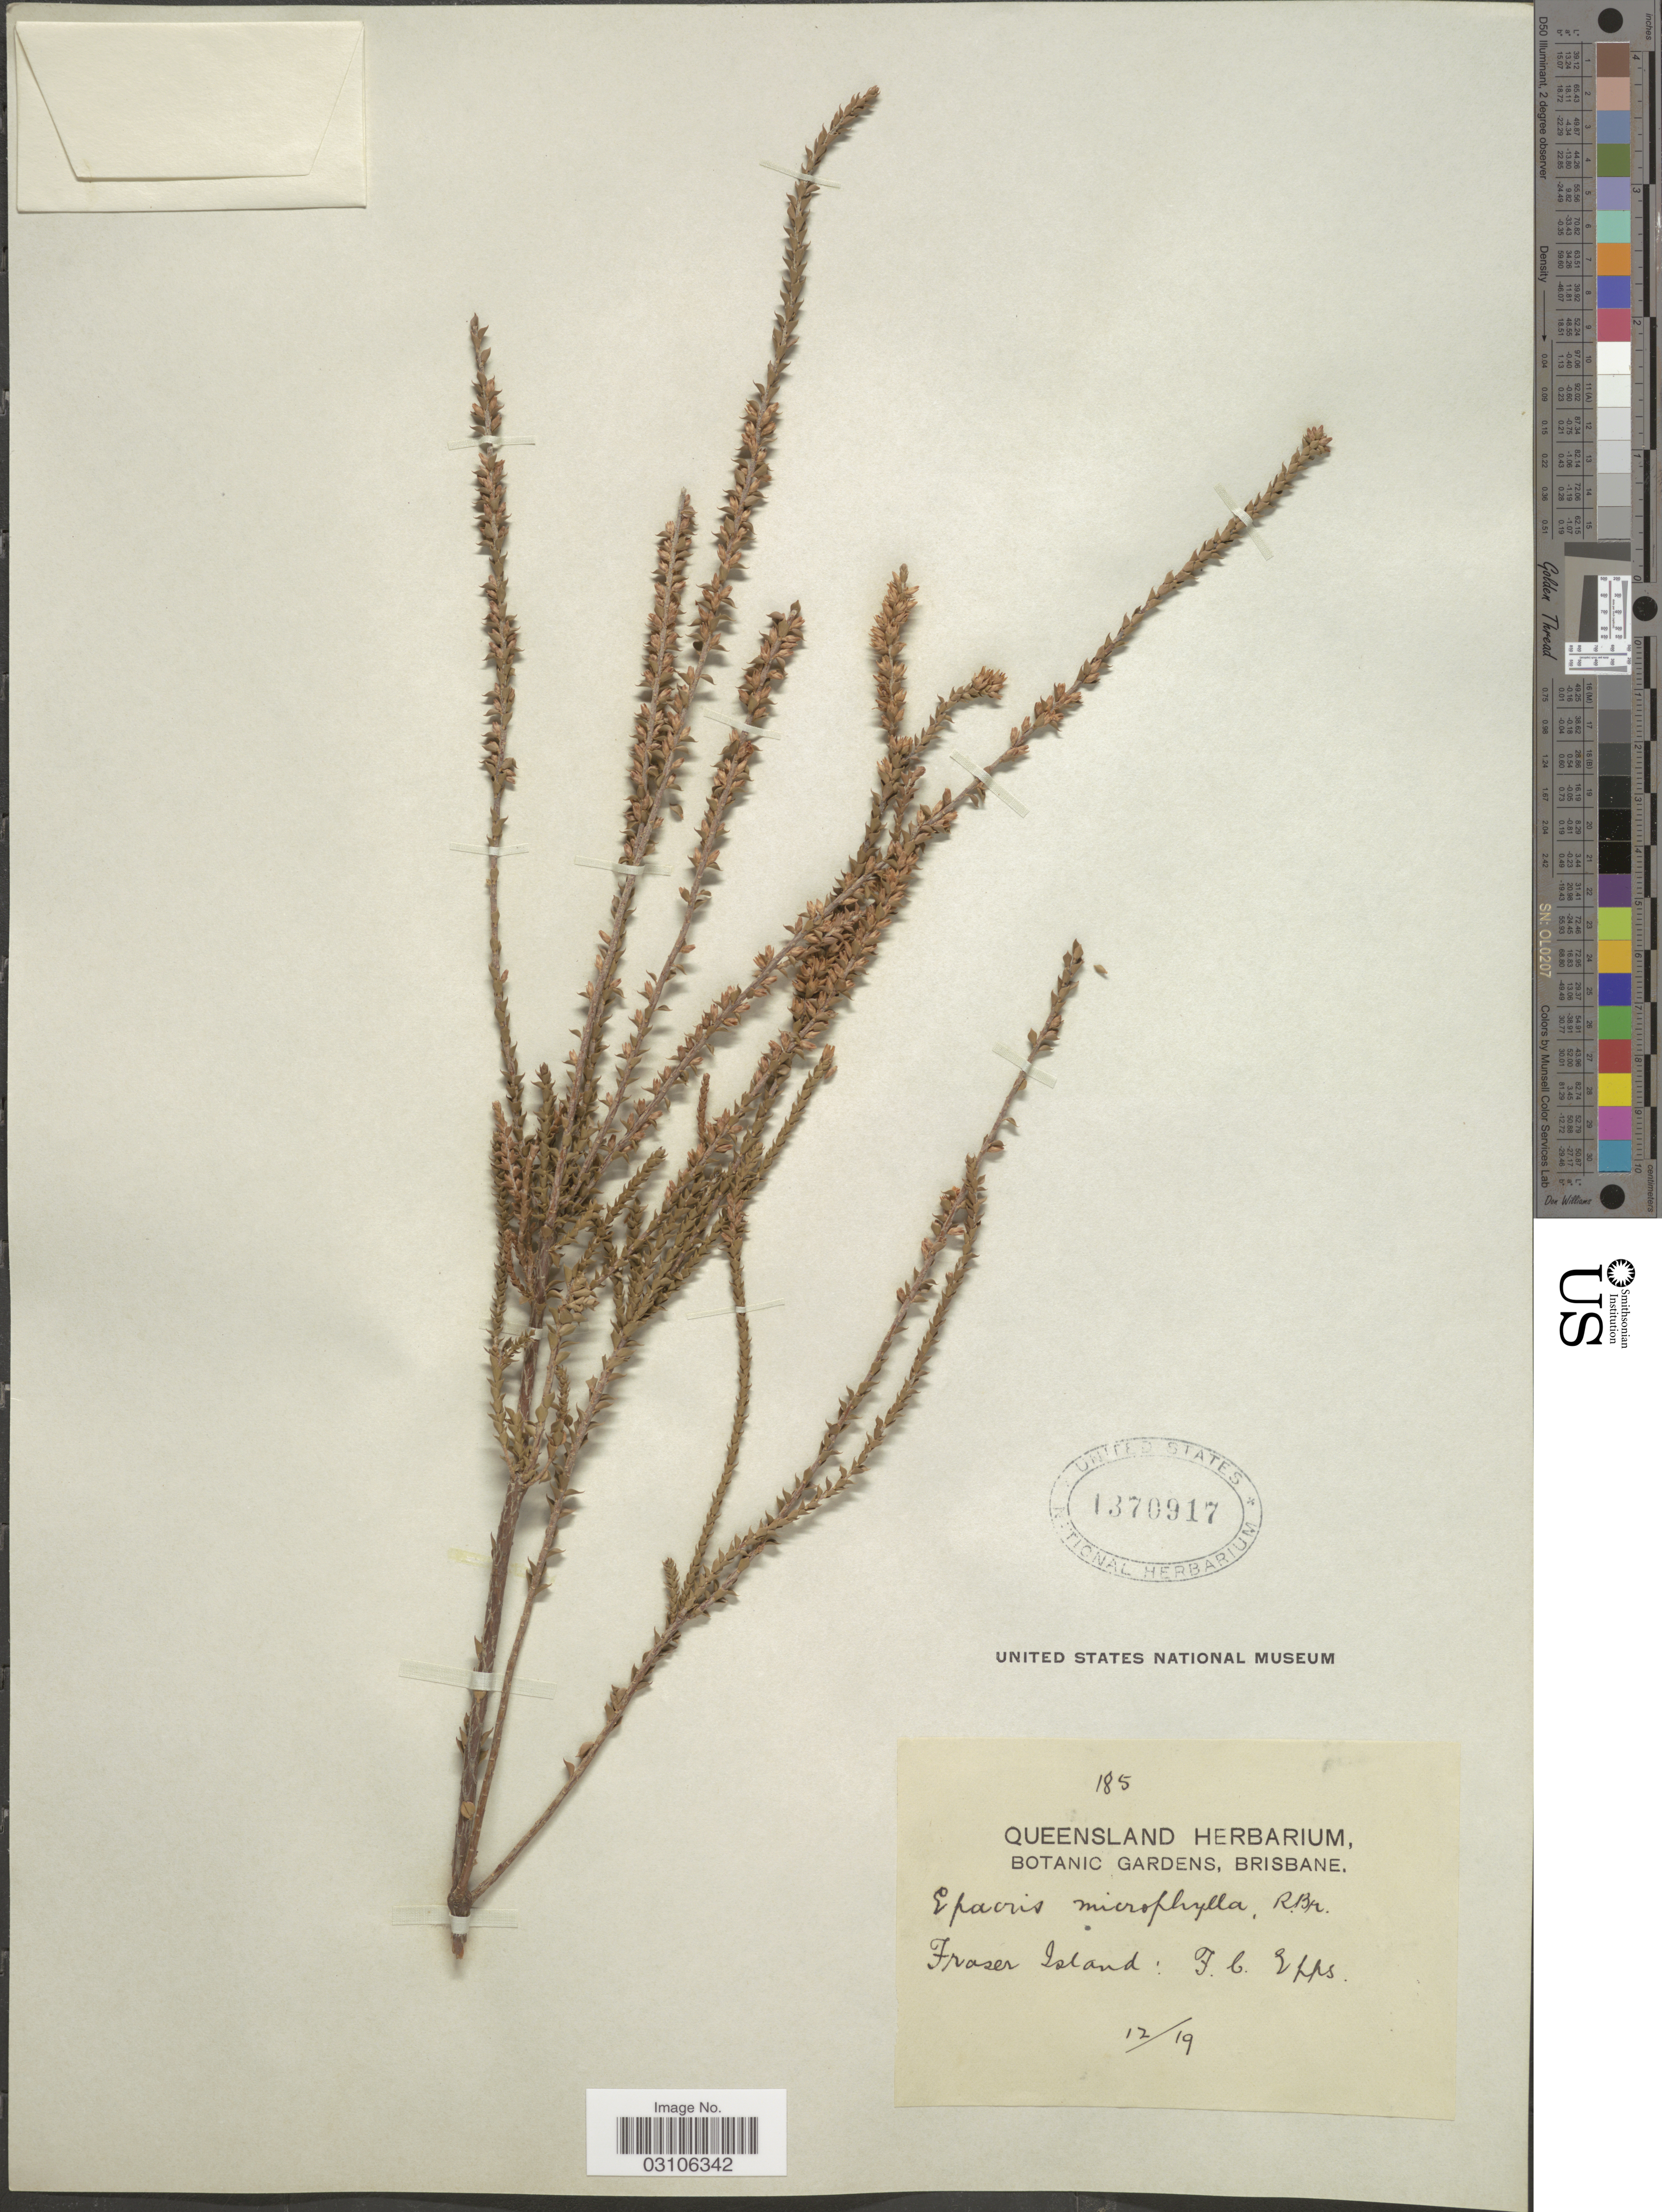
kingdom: Plantae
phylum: Tracheophyta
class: Magnoliopsida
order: Ericales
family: Ericaceae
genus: Epacris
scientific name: Epacris microphylla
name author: R. Br.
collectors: F. Epps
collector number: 185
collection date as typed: Transcribed d/m/y: /12/19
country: Australia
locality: Fraser Island.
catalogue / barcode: US 1370917